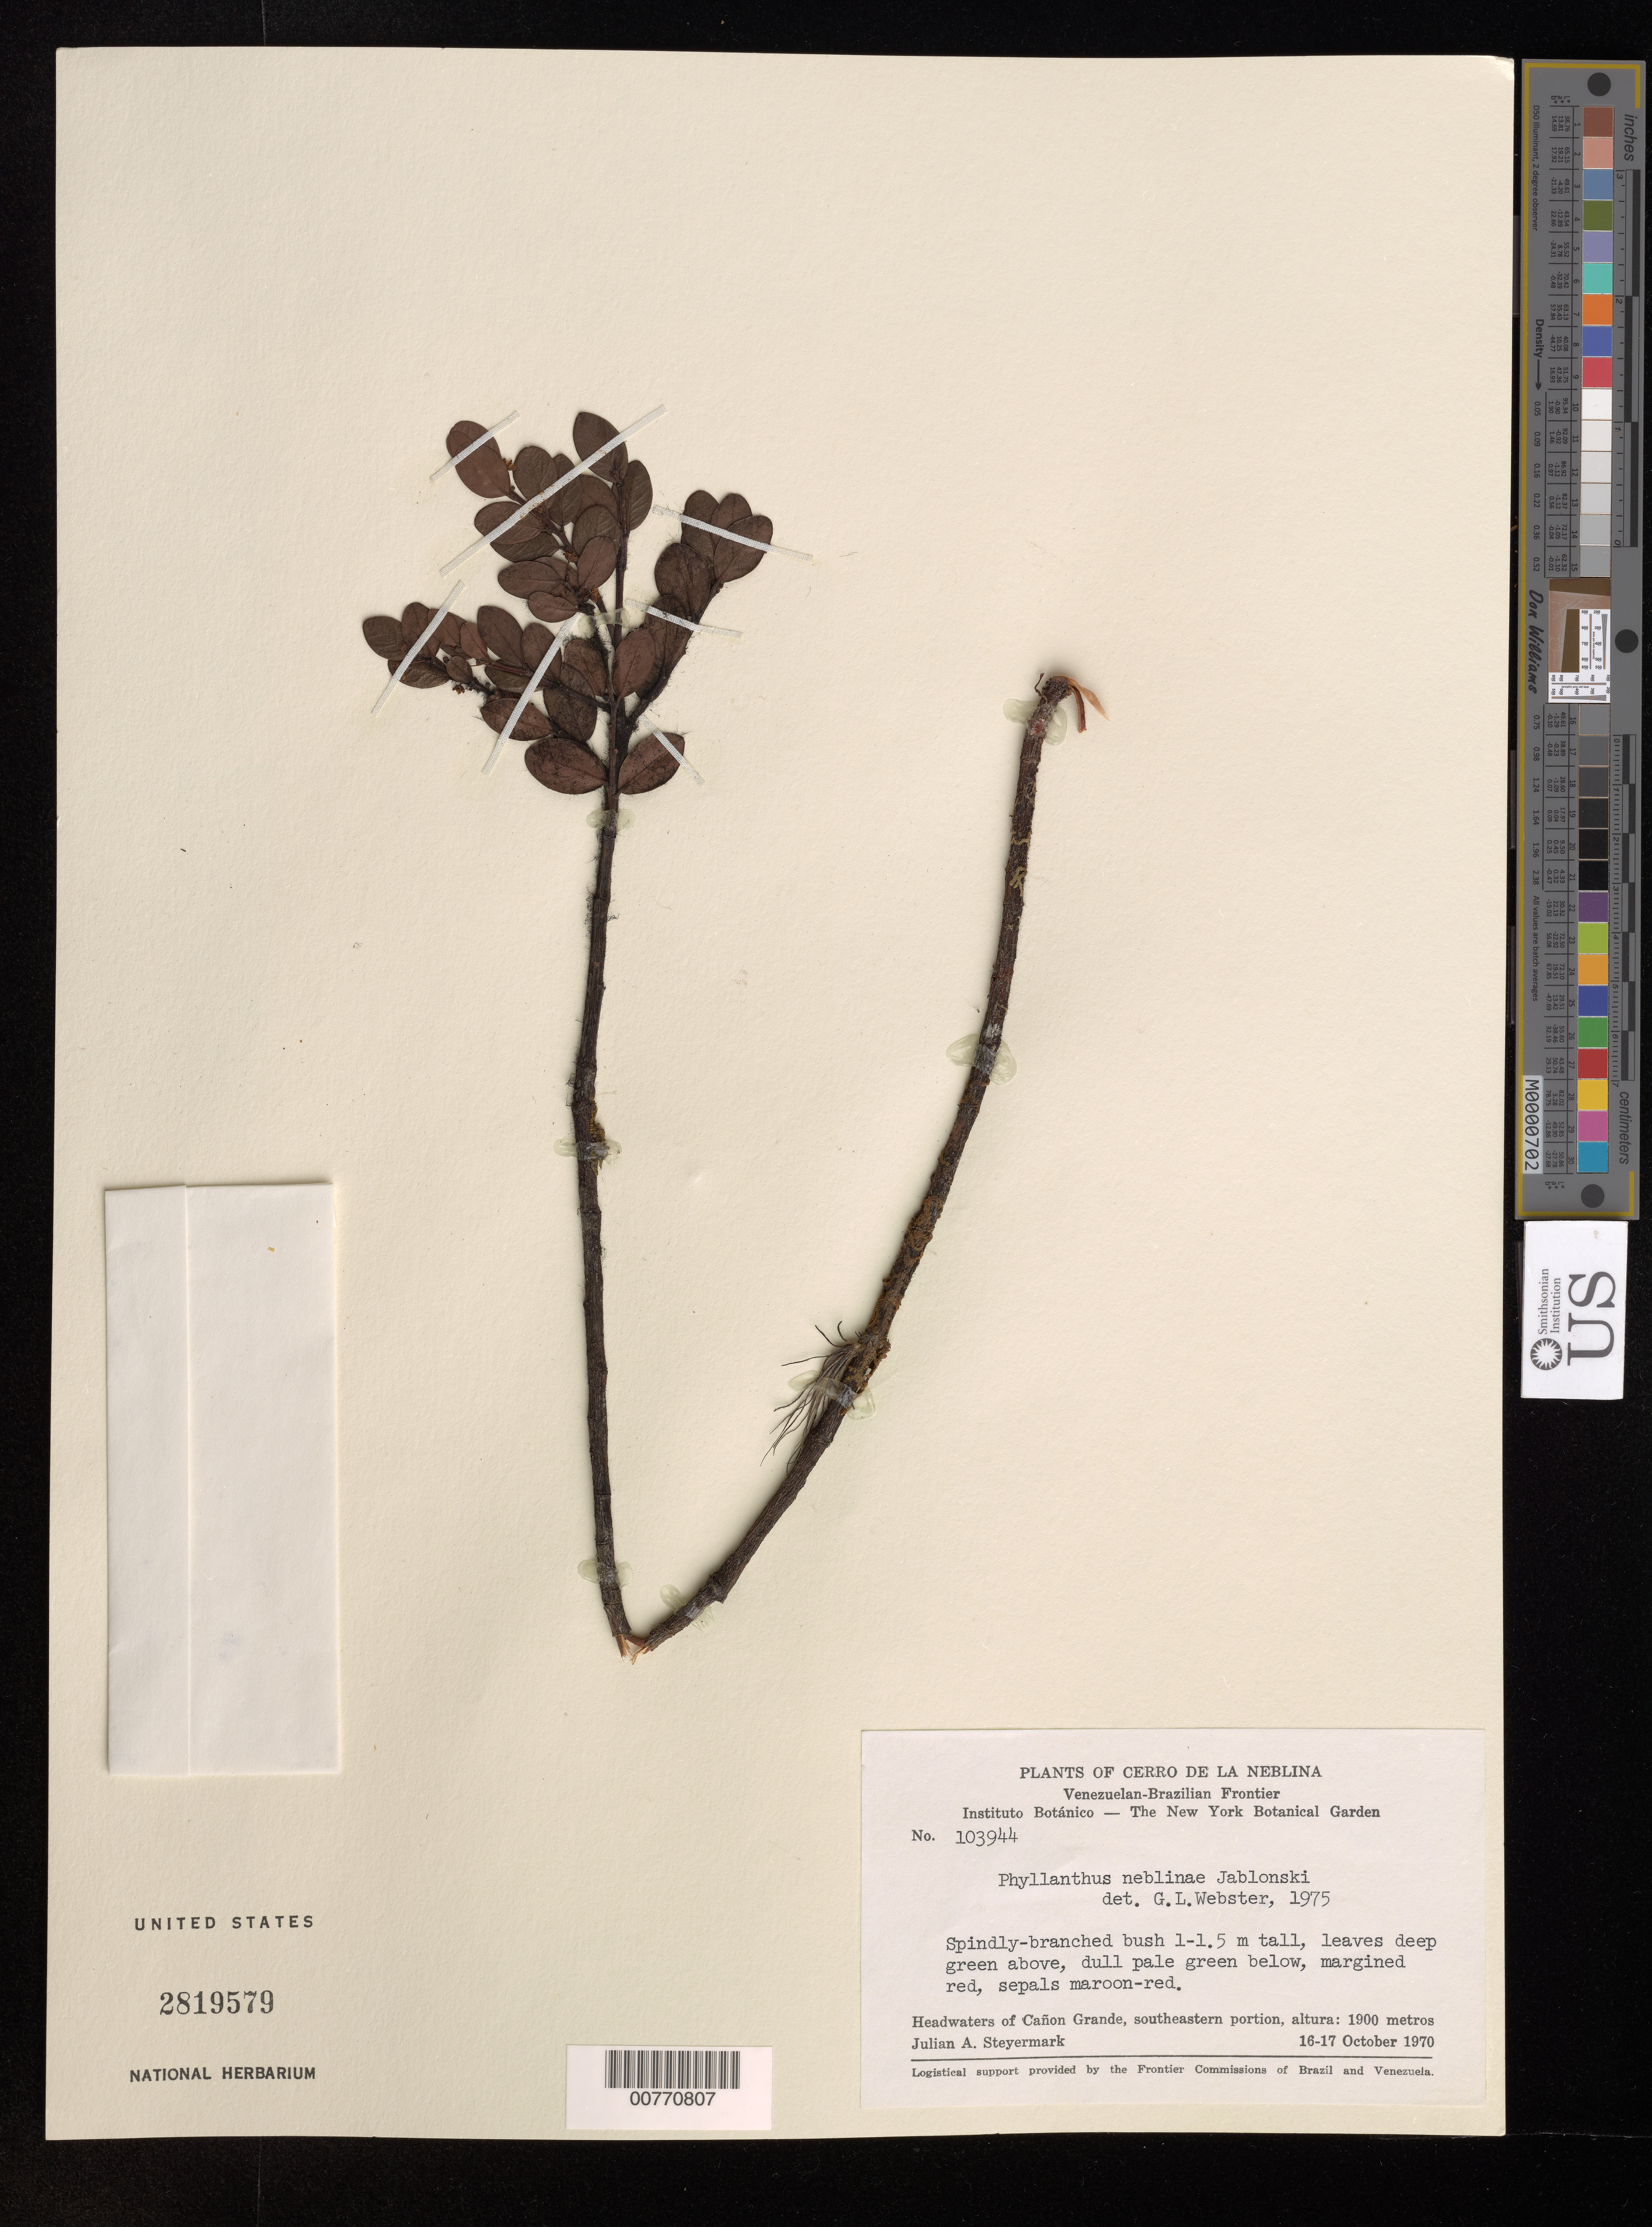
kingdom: Plantae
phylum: Tracheophyta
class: Magnoliopsida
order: Malpighiales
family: Phyllanthaceae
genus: Phyllanthus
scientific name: Phyllanthus neblinae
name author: Jabl.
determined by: Webster, Grady L.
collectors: J. Steyermark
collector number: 103994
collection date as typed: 16-Oct-70 to 17-Oct-70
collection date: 1970-10-16/1970-10-17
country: Venezuela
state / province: Bolívar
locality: Caño Grande headwaters, southeastern portion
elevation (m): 1900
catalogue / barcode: US 2819579